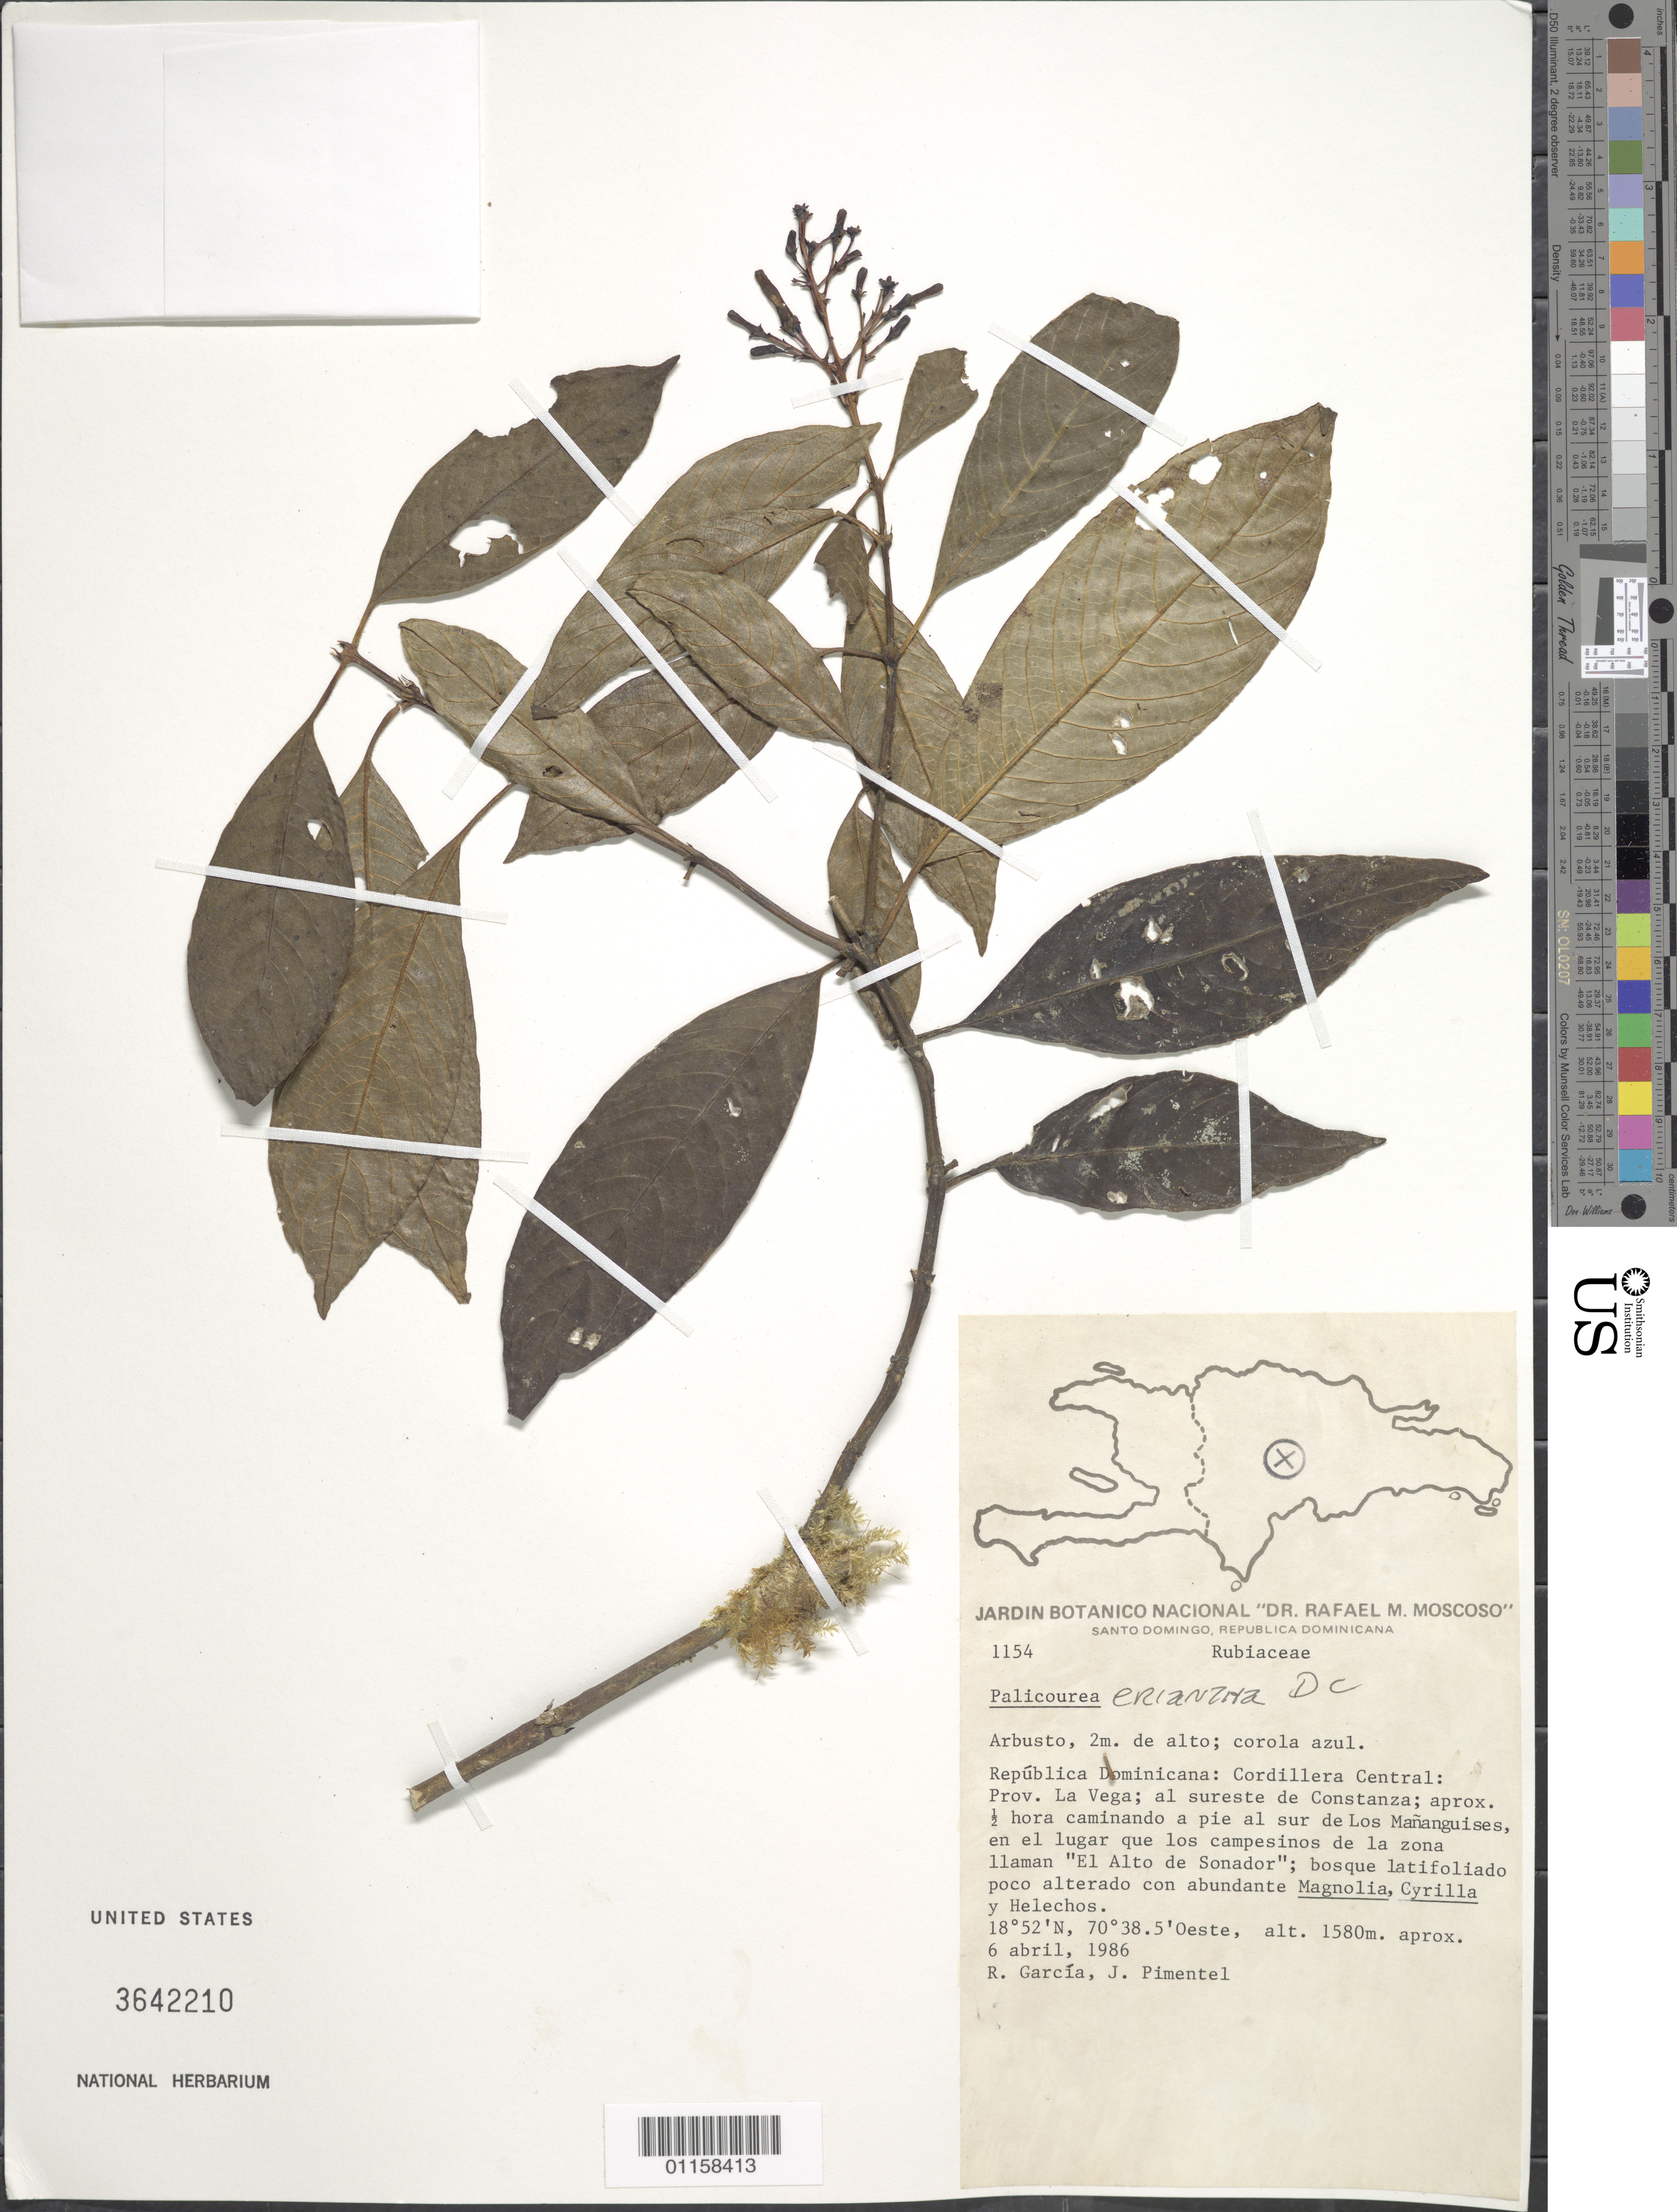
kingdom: Plantae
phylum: Tracheophyta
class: Magnoliopsida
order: Gentianales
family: Rubiaceae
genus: Palicourea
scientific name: Palicourea eriantha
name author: DC.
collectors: R. García & J. Pimentel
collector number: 1154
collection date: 1986-04-06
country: Dominican Republic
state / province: La Vega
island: Hispaniola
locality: Cordillera Central, al sureste de Constanza; aprox. ½ hour caminando a pie sl sur de Los Mañanguises.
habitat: En el lugar que los campesinos de la zona llaman "El Alto de Sonador"; bosque latifoliado poco alterado con abundante Magnolia cyrilla y Helechos.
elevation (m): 1580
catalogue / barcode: US 3642210